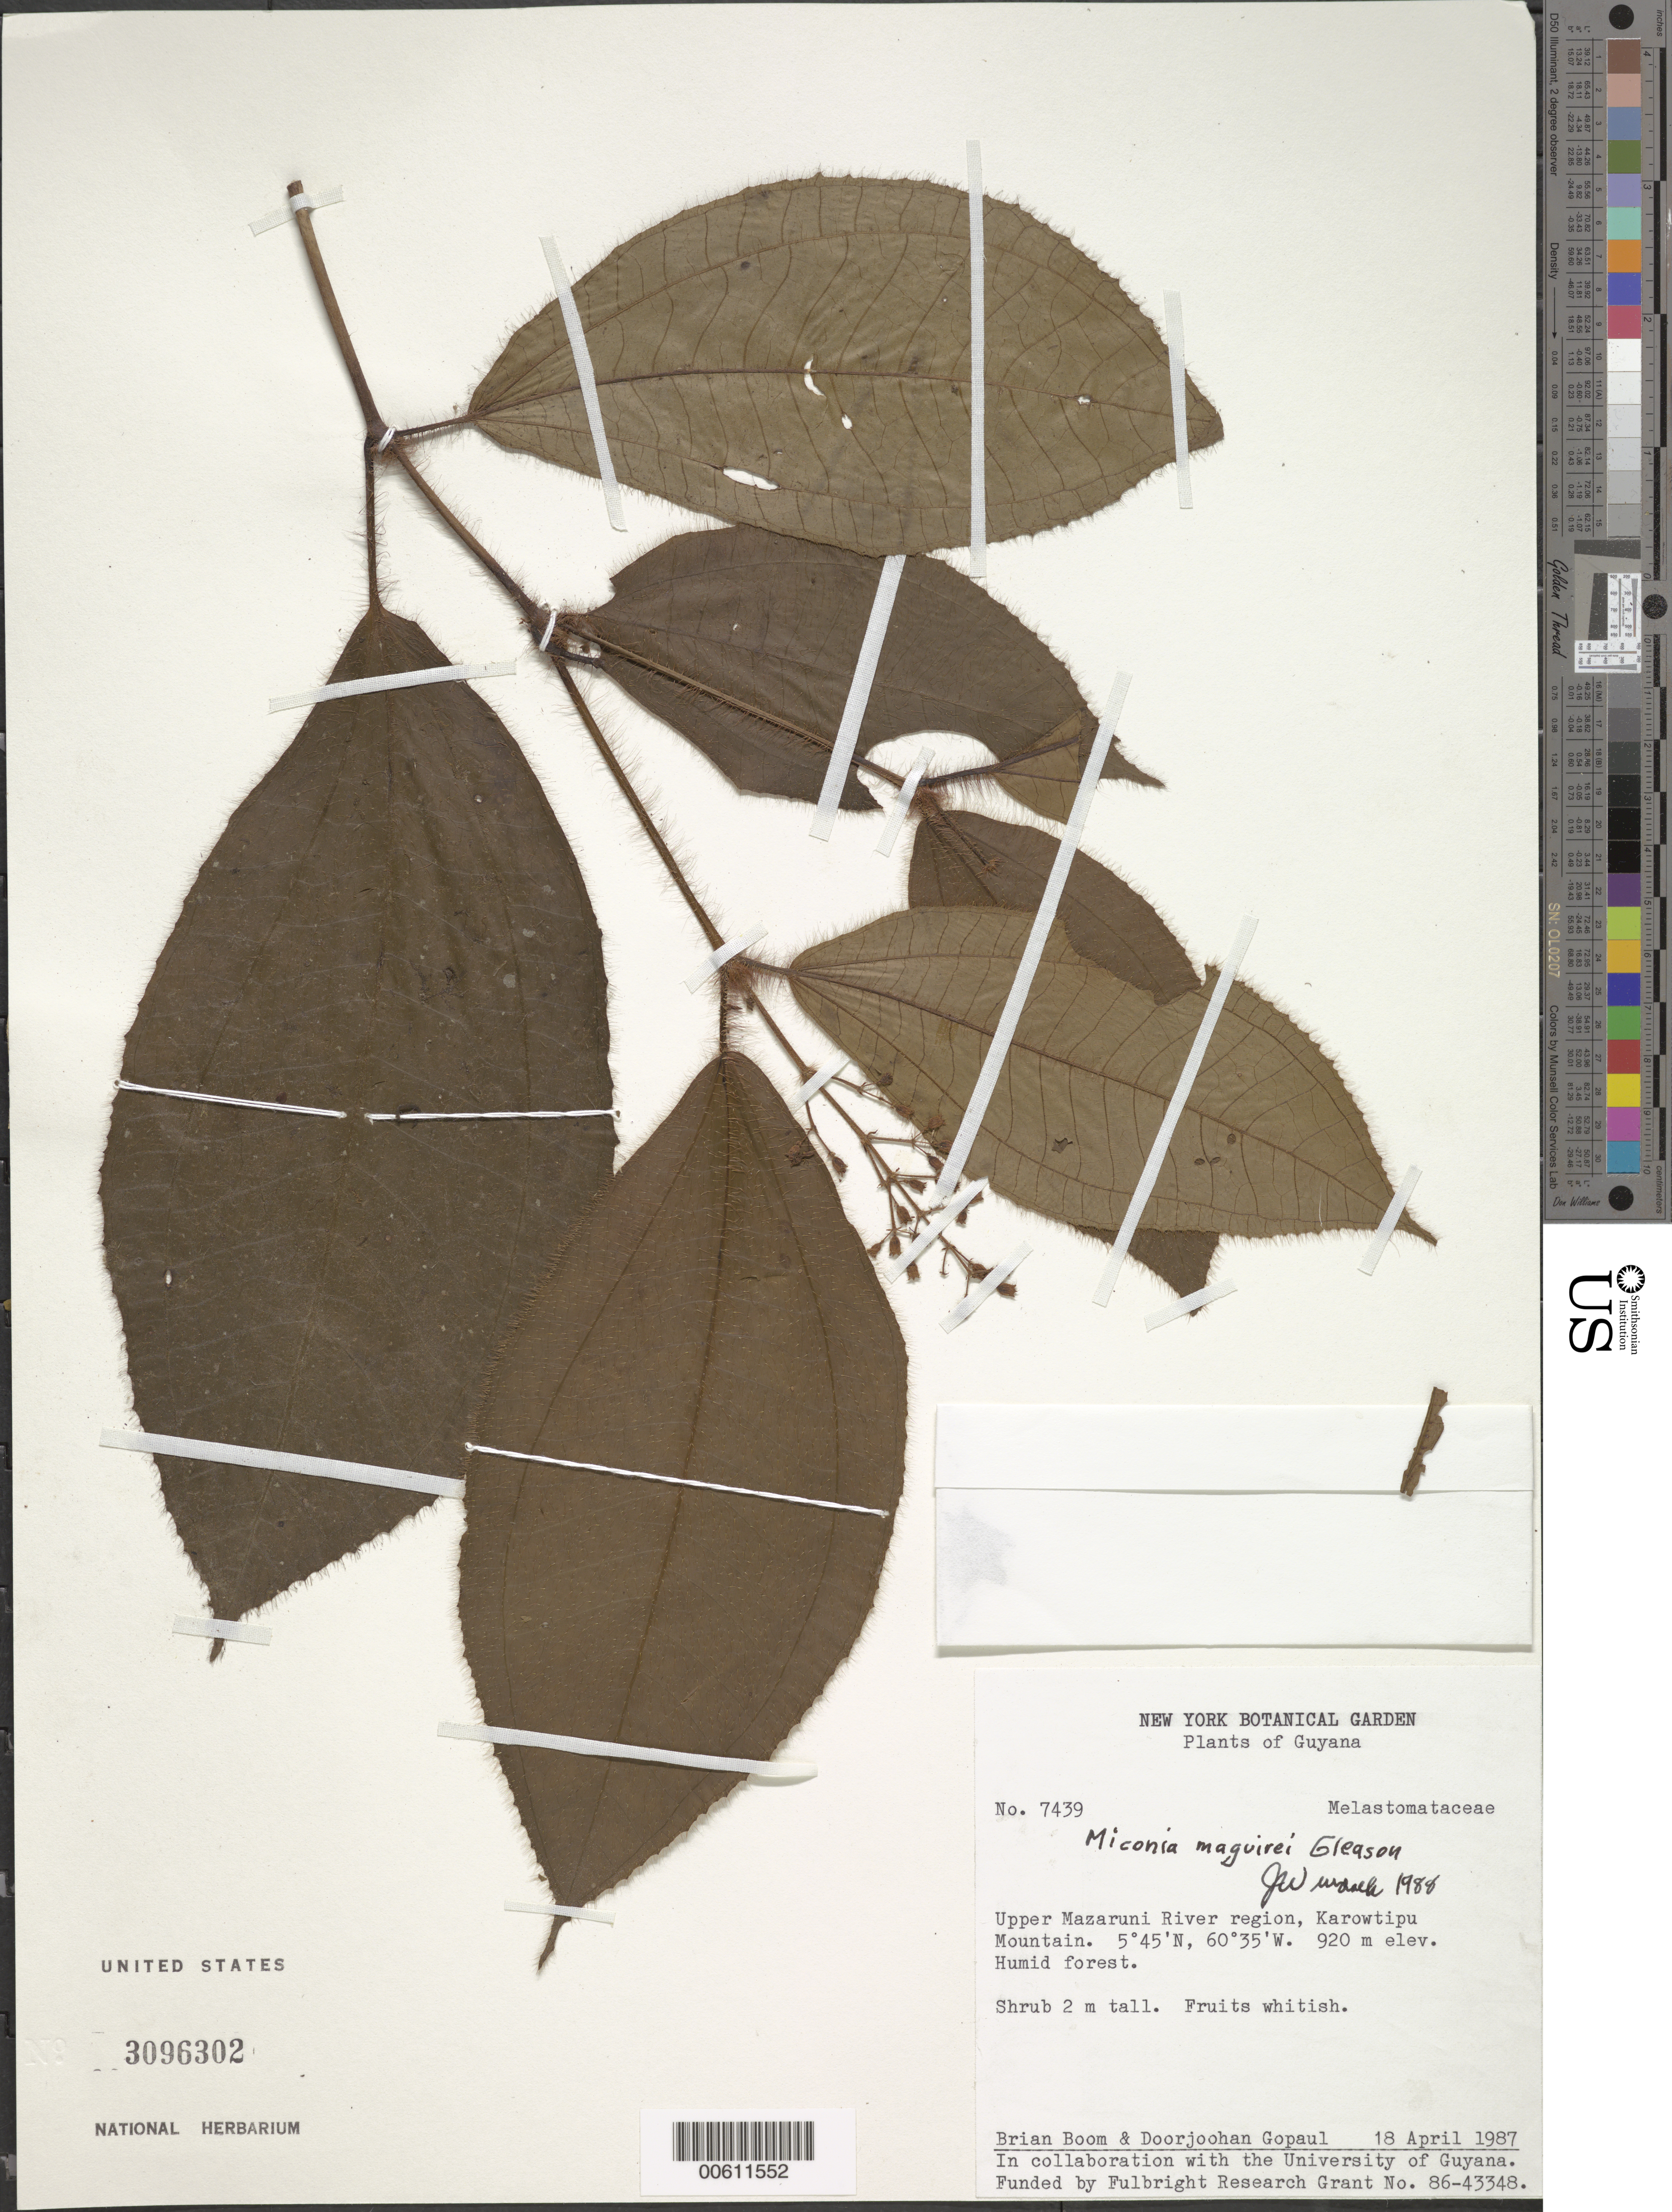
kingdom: Plantae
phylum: Tracheophyta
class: Magnoliopsida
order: Myrtales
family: Melastomataceae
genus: Miconia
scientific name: Miconia maguirei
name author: Gleason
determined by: Wurdack, John J., (US), US (UNITED STATES)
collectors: B. M. Boom & D. Gopaul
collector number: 7439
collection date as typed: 18-Apr-87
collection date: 1987-04-18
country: Guyana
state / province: Cuyuni-Mazaruni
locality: Karowtipu Mt., upper Mazaruni R. region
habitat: Humid forest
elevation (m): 920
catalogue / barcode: US 3096302